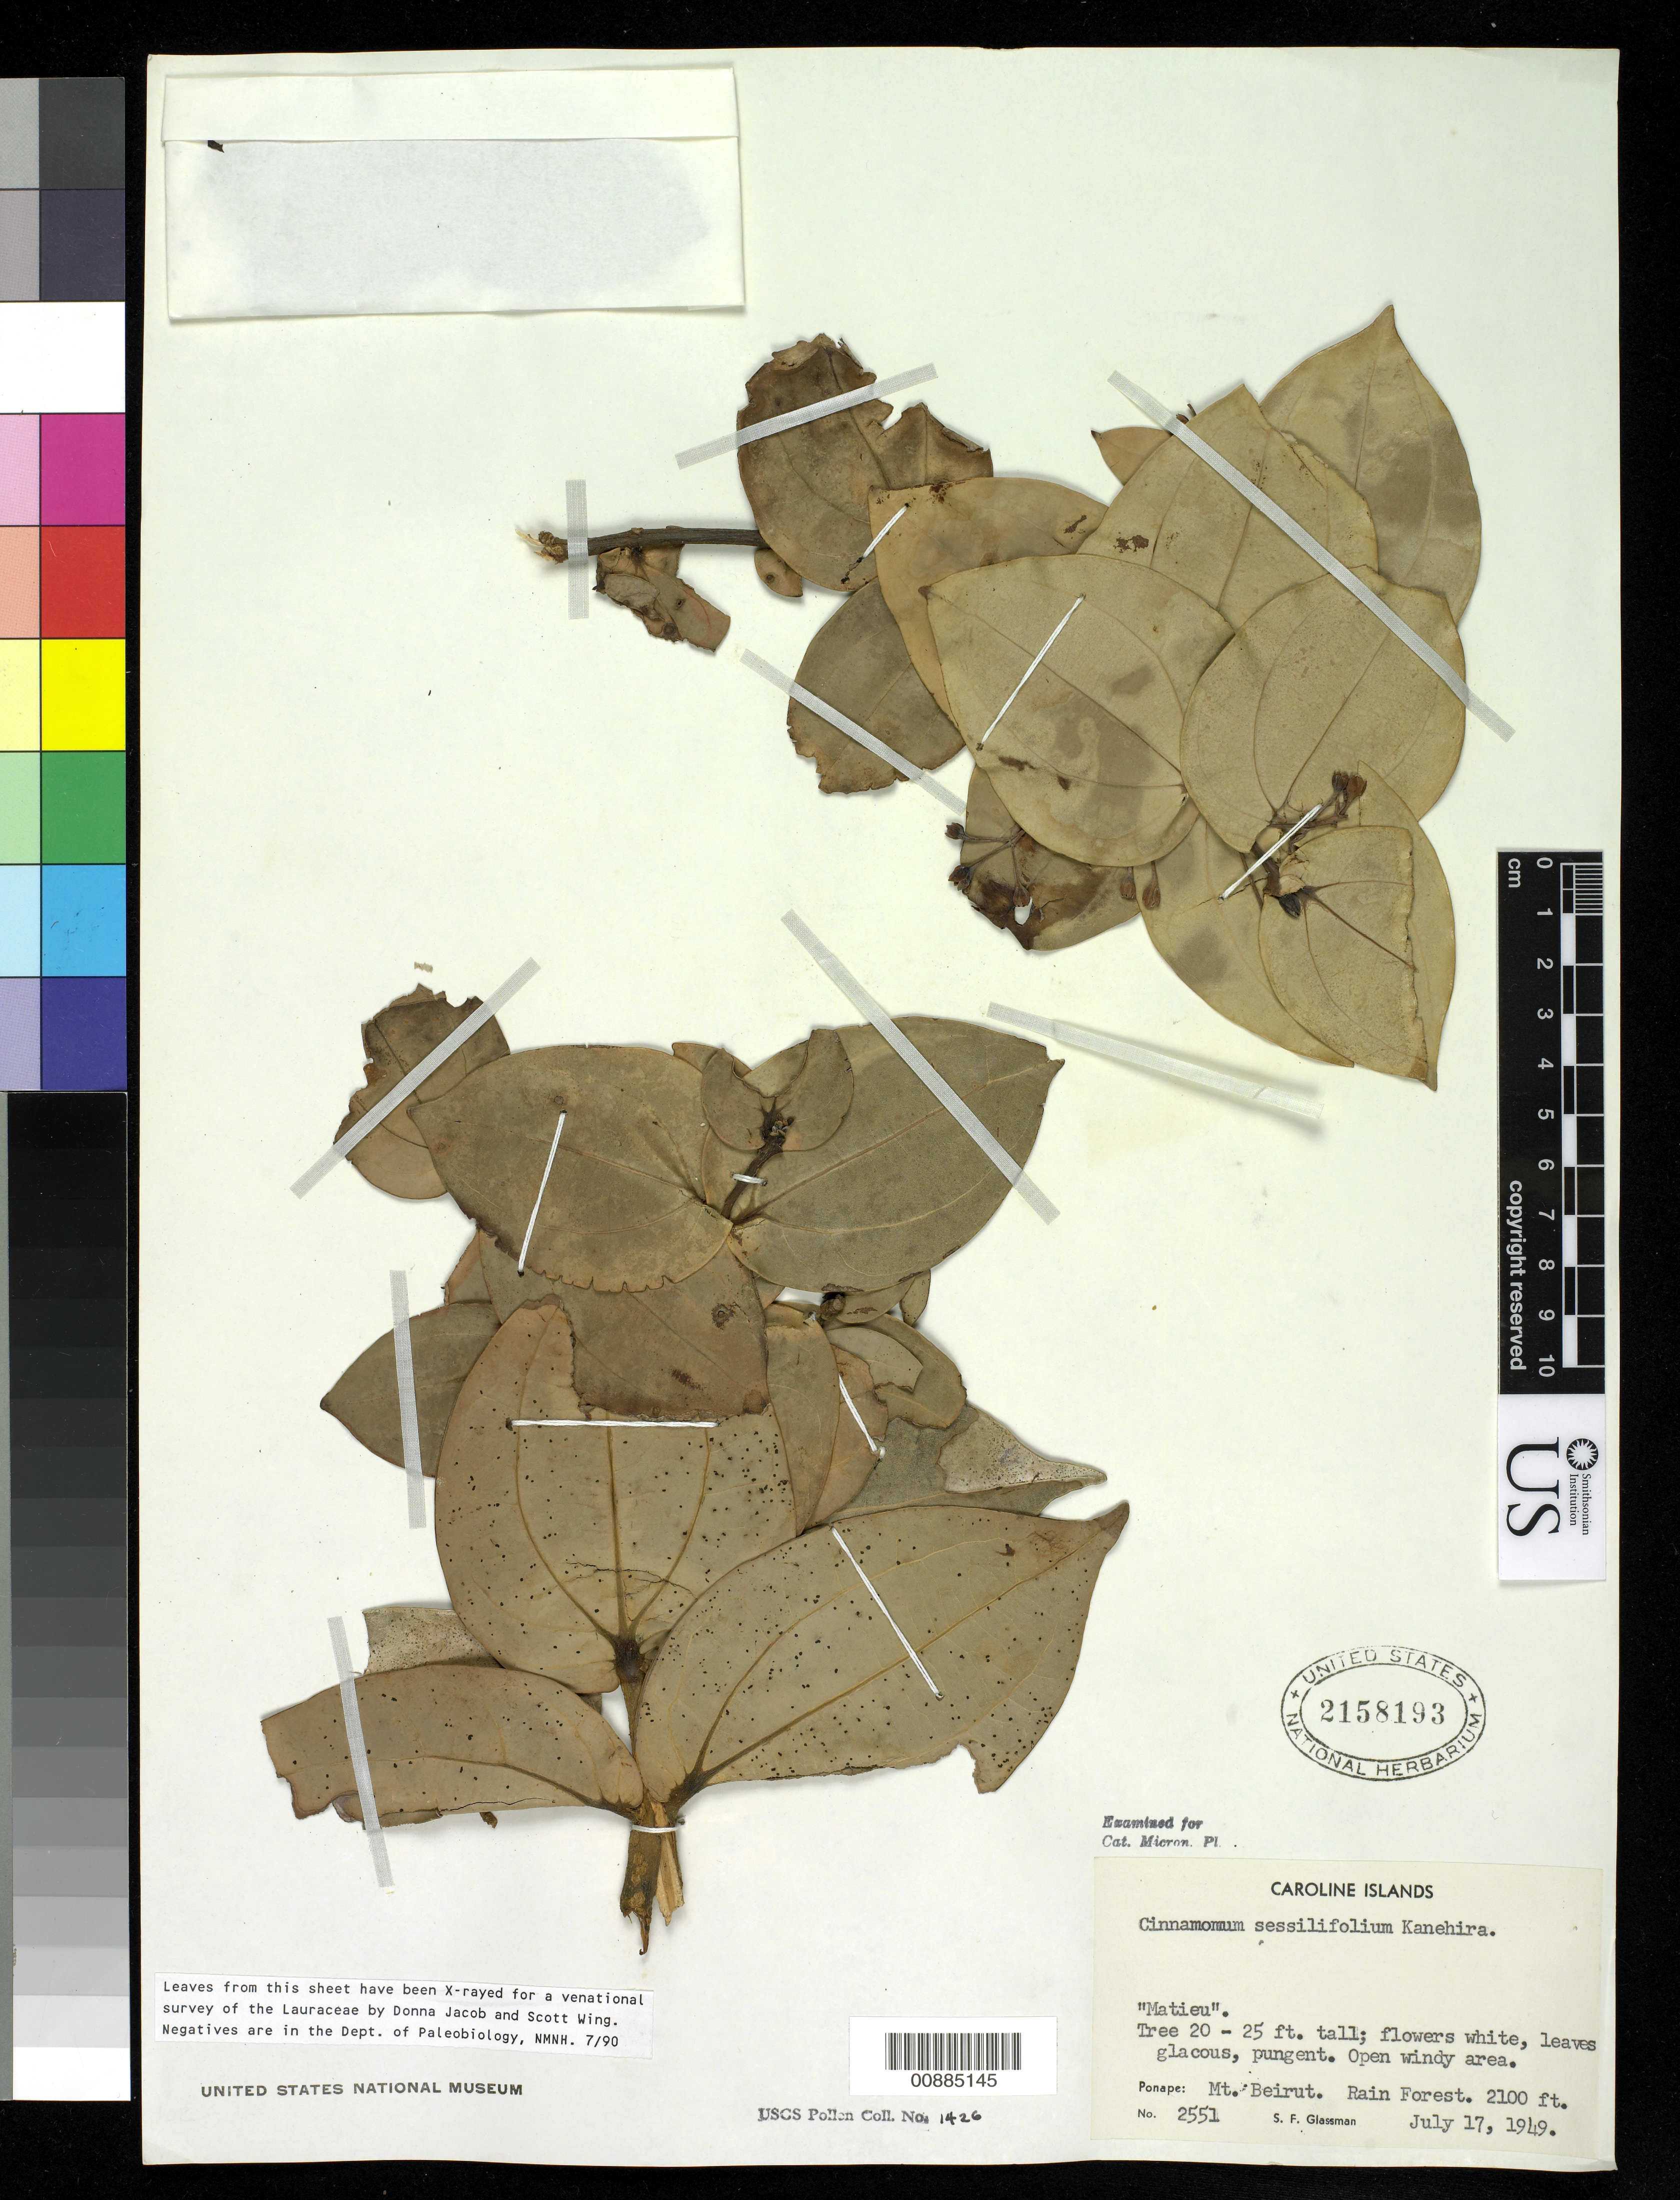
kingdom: Plantae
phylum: Tracheophyta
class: Magnoliopsida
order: Laurales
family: Lauraceae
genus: Cinnamomum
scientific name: Cinnamomum sessilifolium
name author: Kaneh.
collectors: S. F. Glassman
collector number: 2551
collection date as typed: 17 Jul 1949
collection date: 1949-07-17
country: Micronesia, Federated States of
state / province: Pohnpei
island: Pohnpei [Ponape]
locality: Mt. Beirut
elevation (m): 640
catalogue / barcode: US 2158193